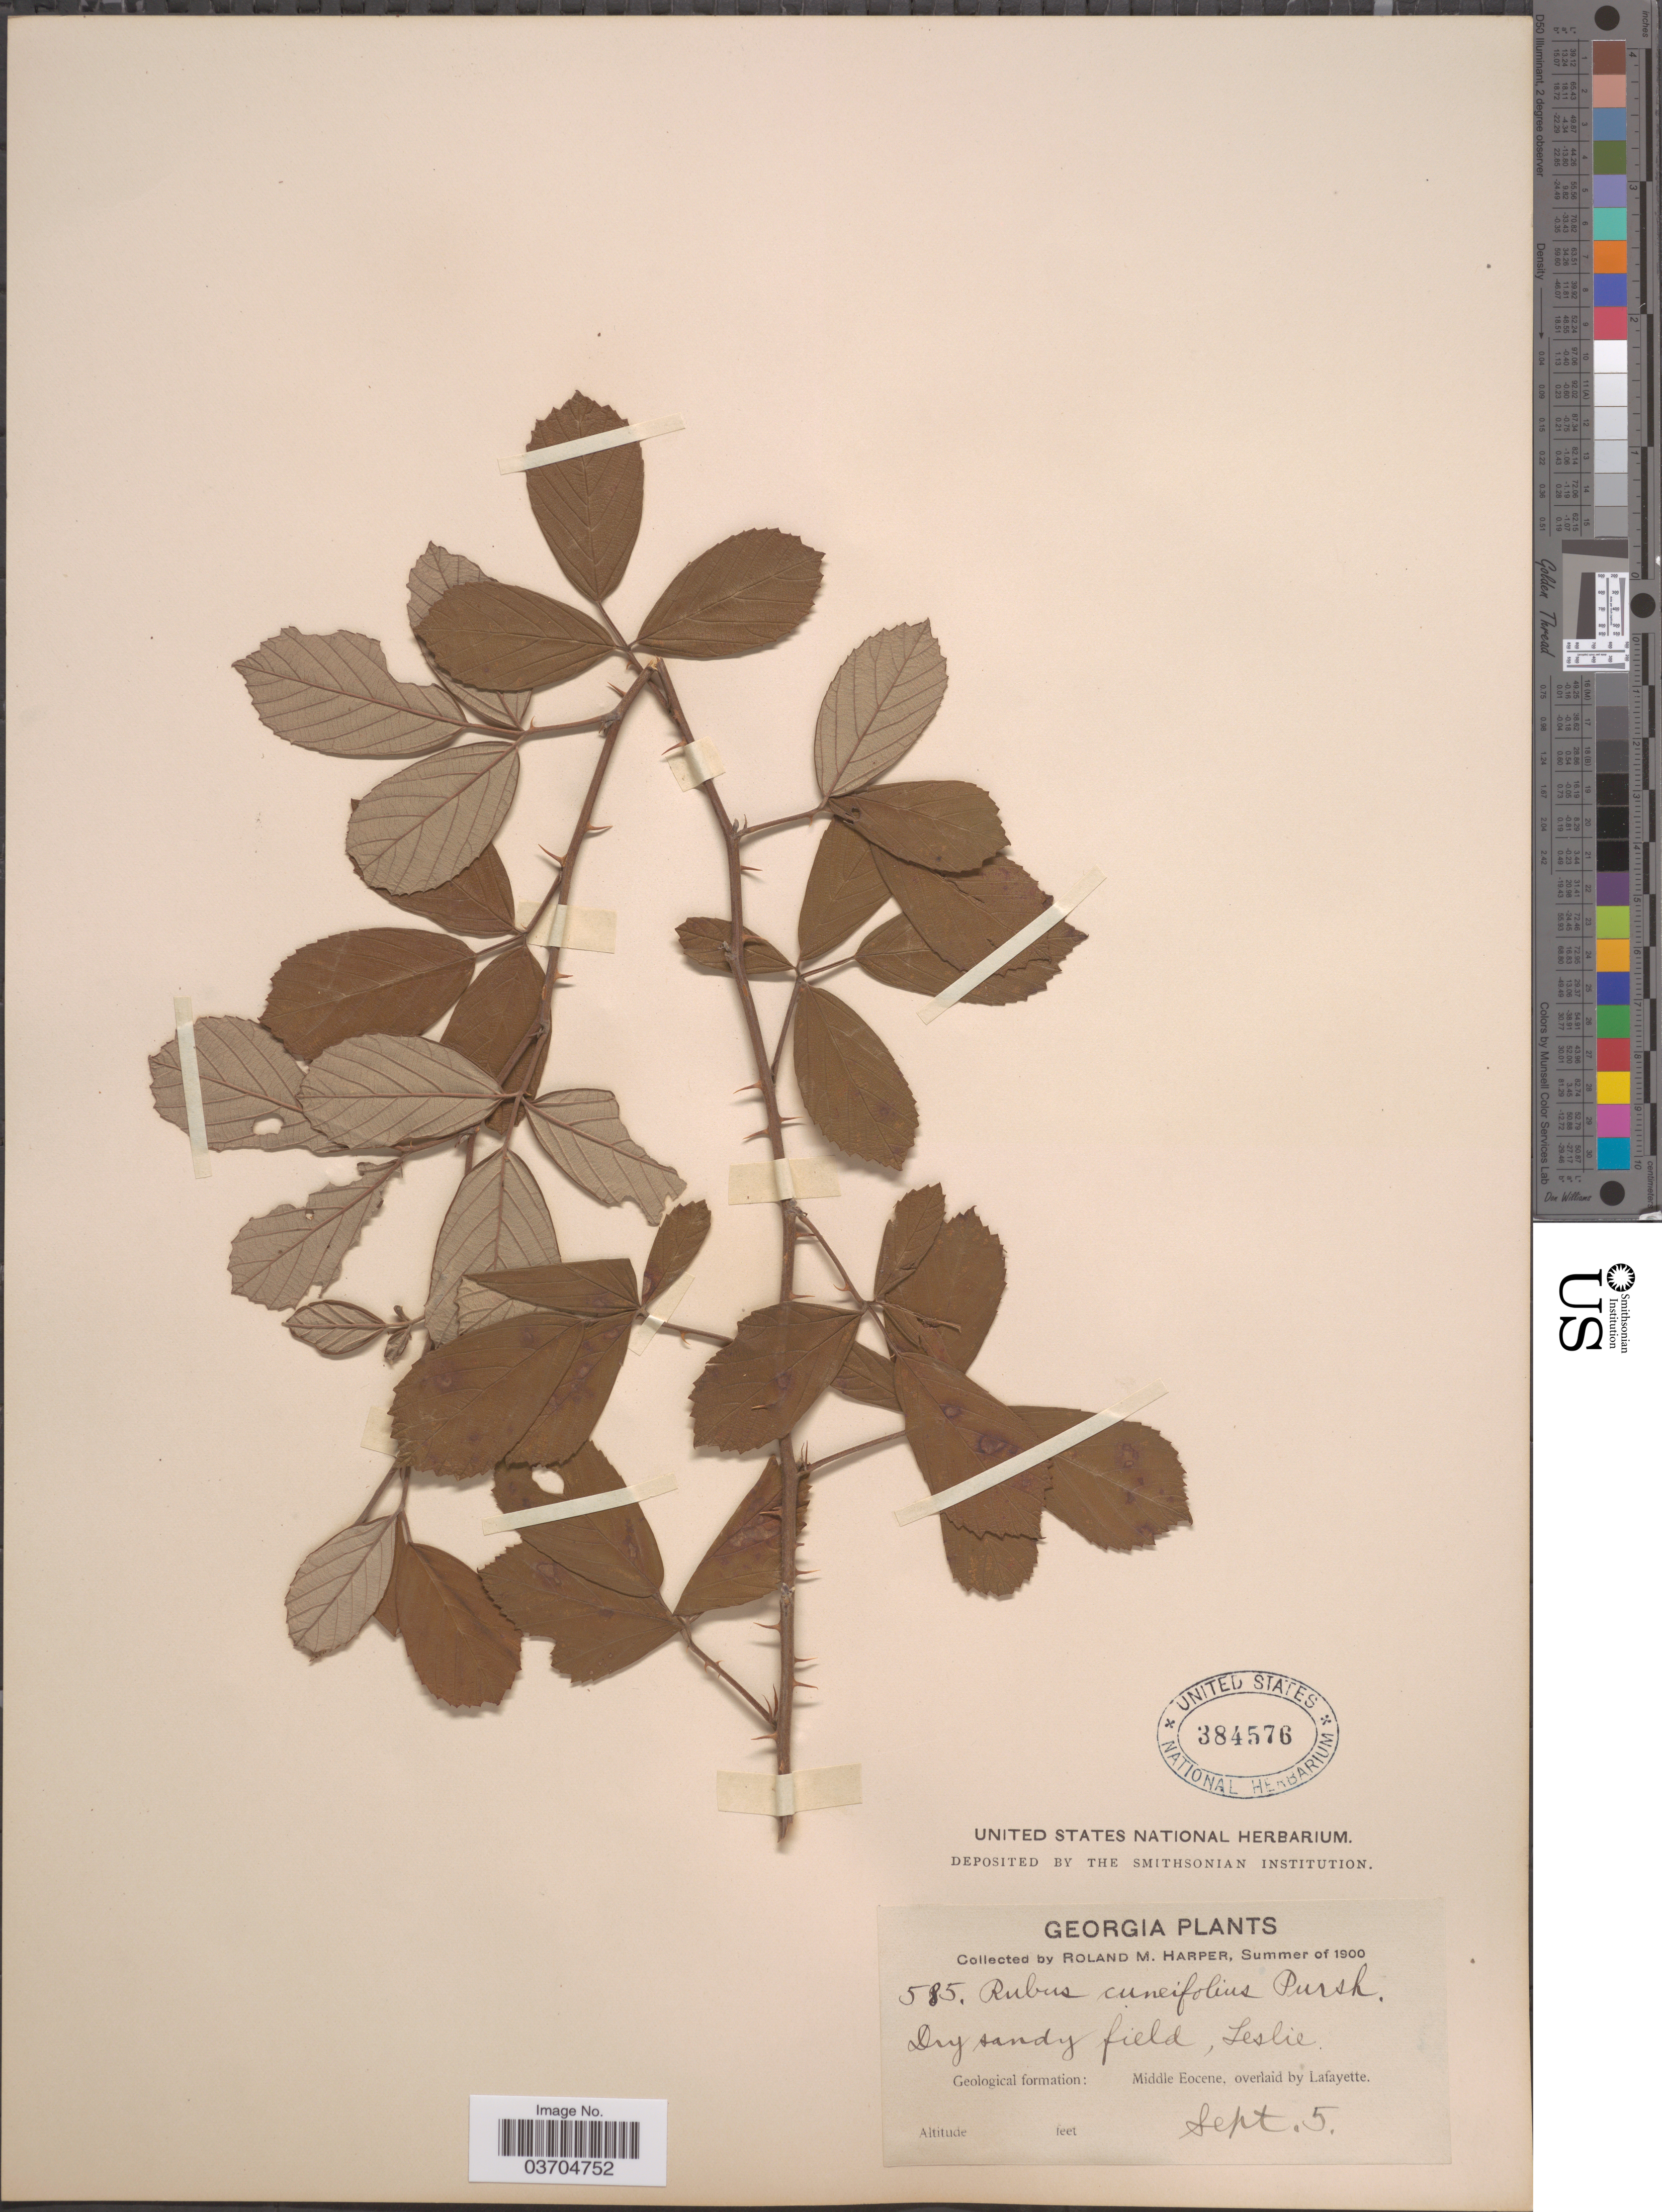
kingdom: Plantae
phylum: Tracheophyta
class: Magnoliopsida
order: Rosales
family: Rosaceae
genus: Rubus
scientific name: Rubus cuneifolius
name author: Pursh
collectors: R. M. Harper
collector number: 585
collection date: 1900-09-05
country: United States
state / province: Georgia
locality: Leslie. Geological formation: Middle Eocene, overlaid by Lafayette.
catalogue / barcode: US 384576